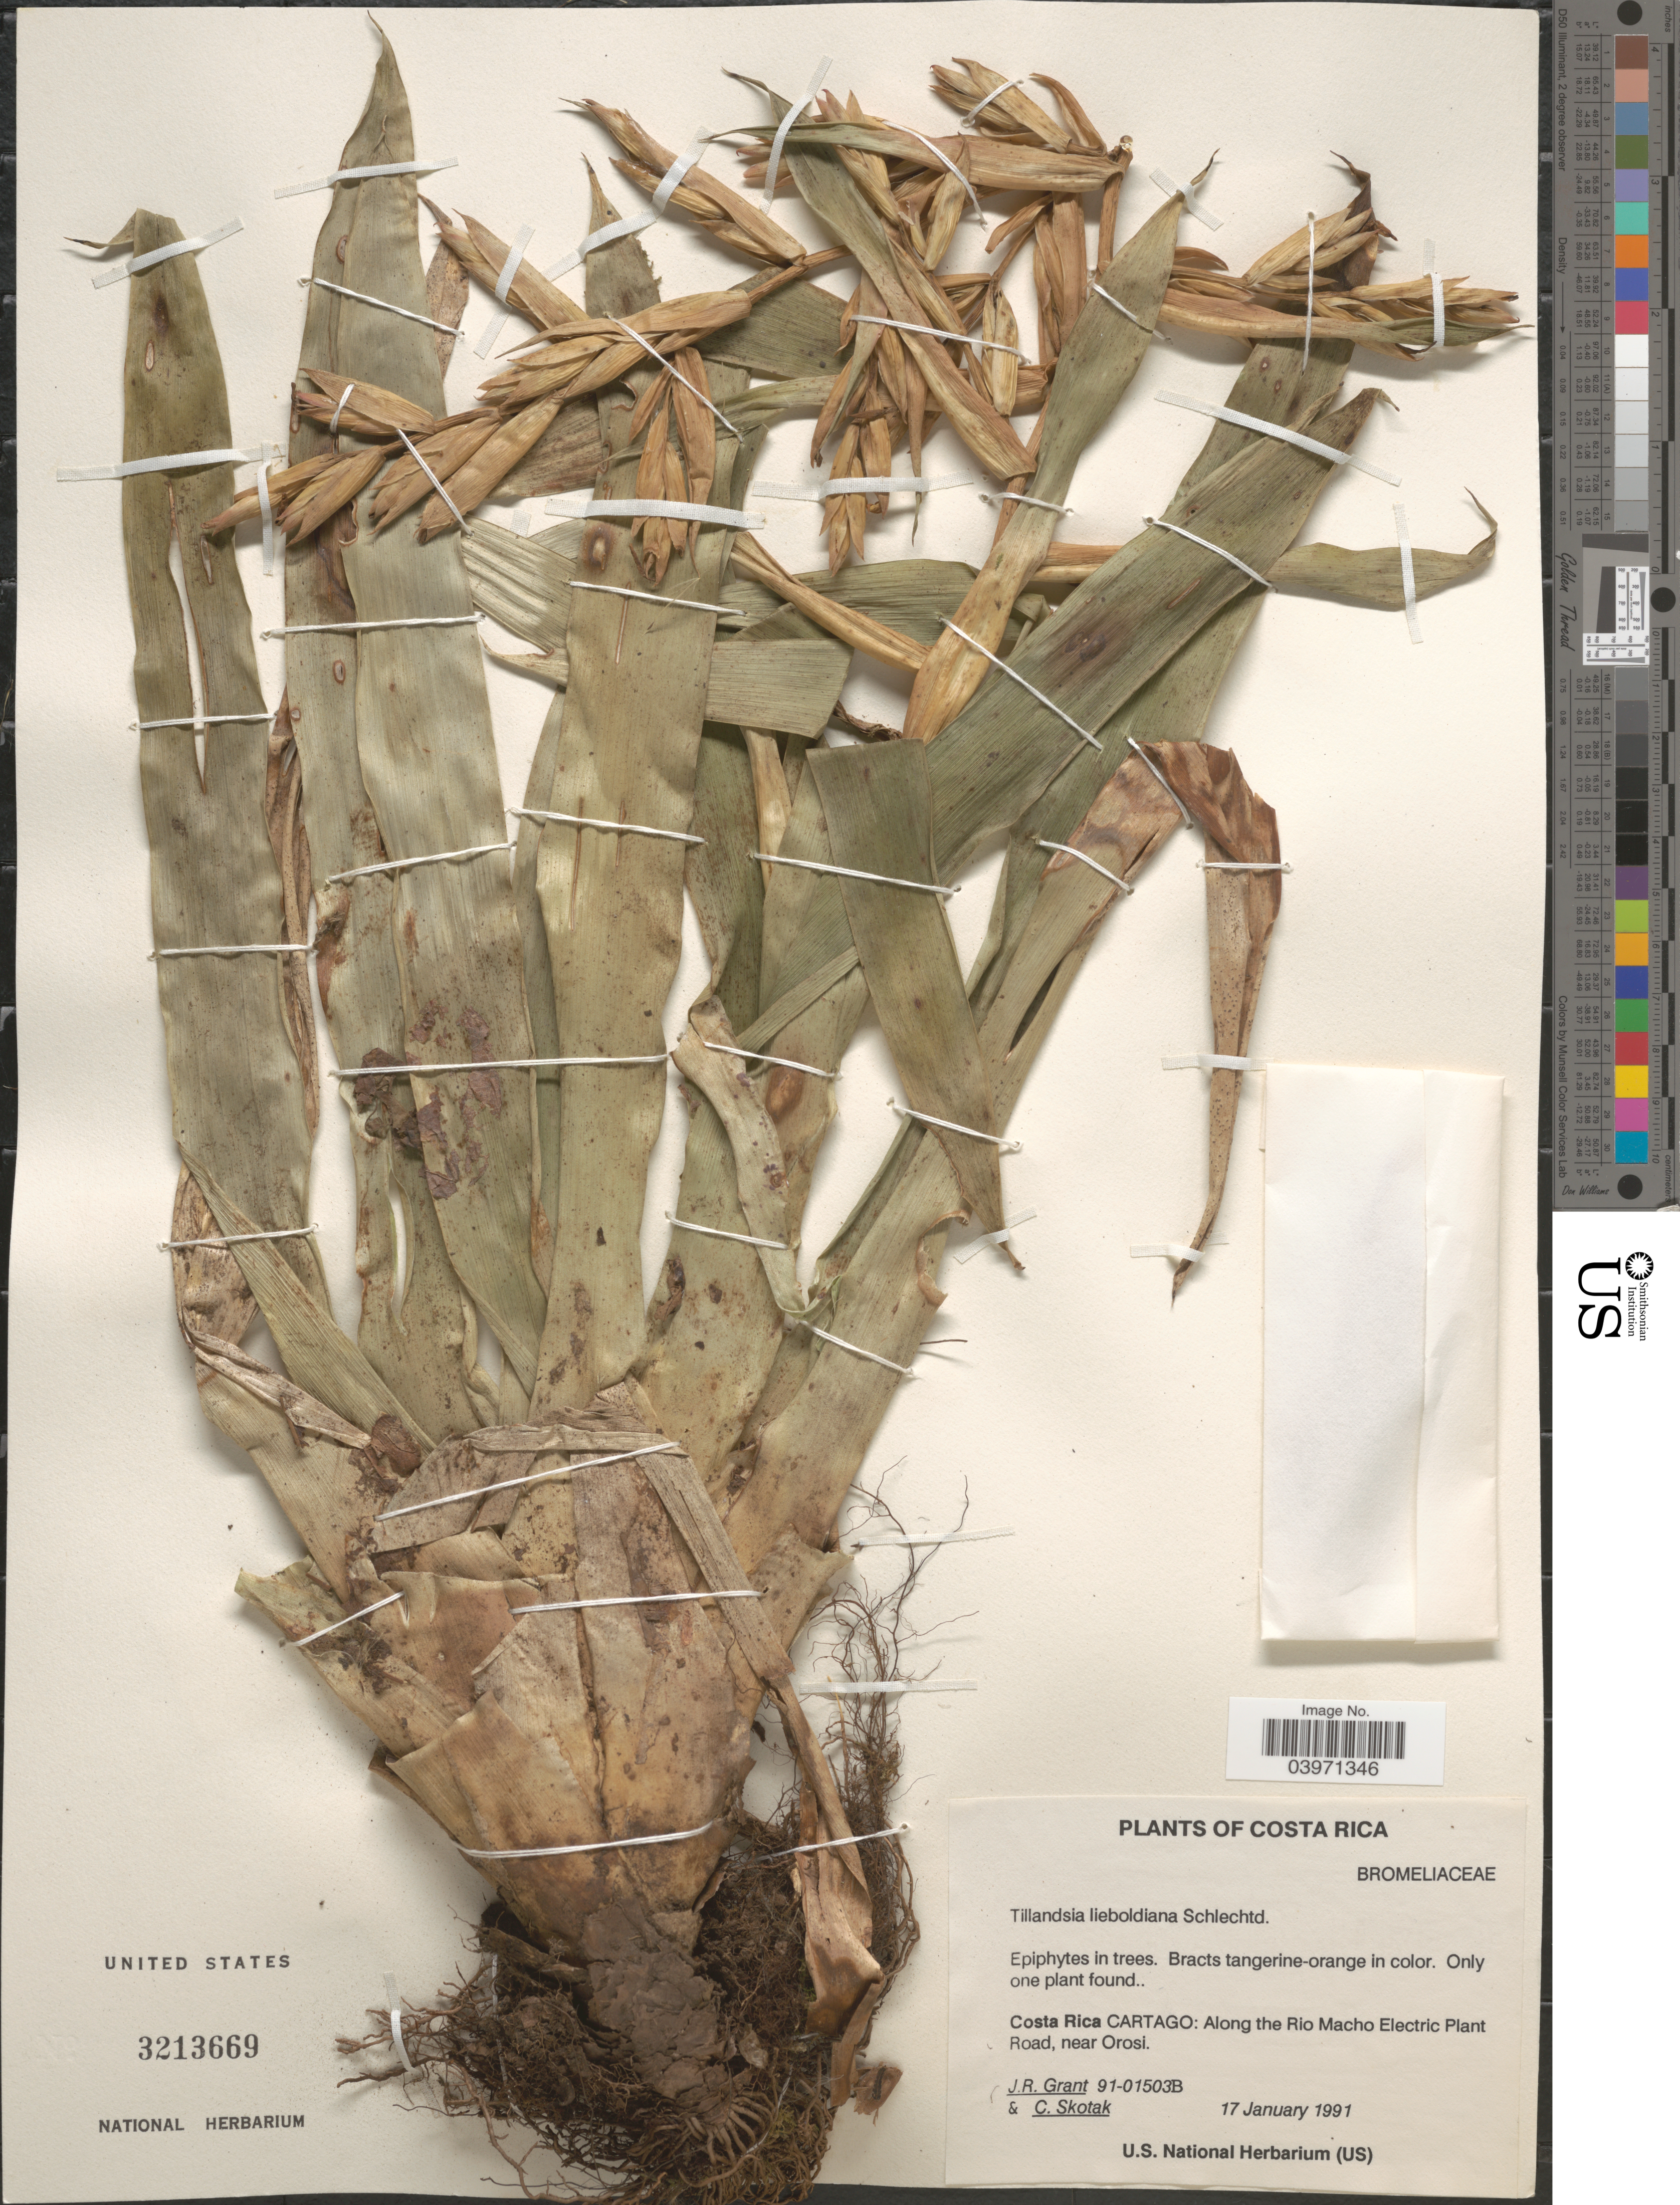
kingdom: Plantae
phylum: Tracheophyta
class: Liliopsida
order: Poales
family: Bromeliaceae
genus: Tillandsia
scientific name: Tillandsia leiboldiana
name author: Schltdl.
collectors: J. Grant & C. Skotak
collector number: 91-01503B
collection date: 1991-01-17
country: Costa Rica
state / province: Cartago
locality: Along the Rio Macho Electric Plant Road, near Orosi.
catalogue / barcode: US 3213669